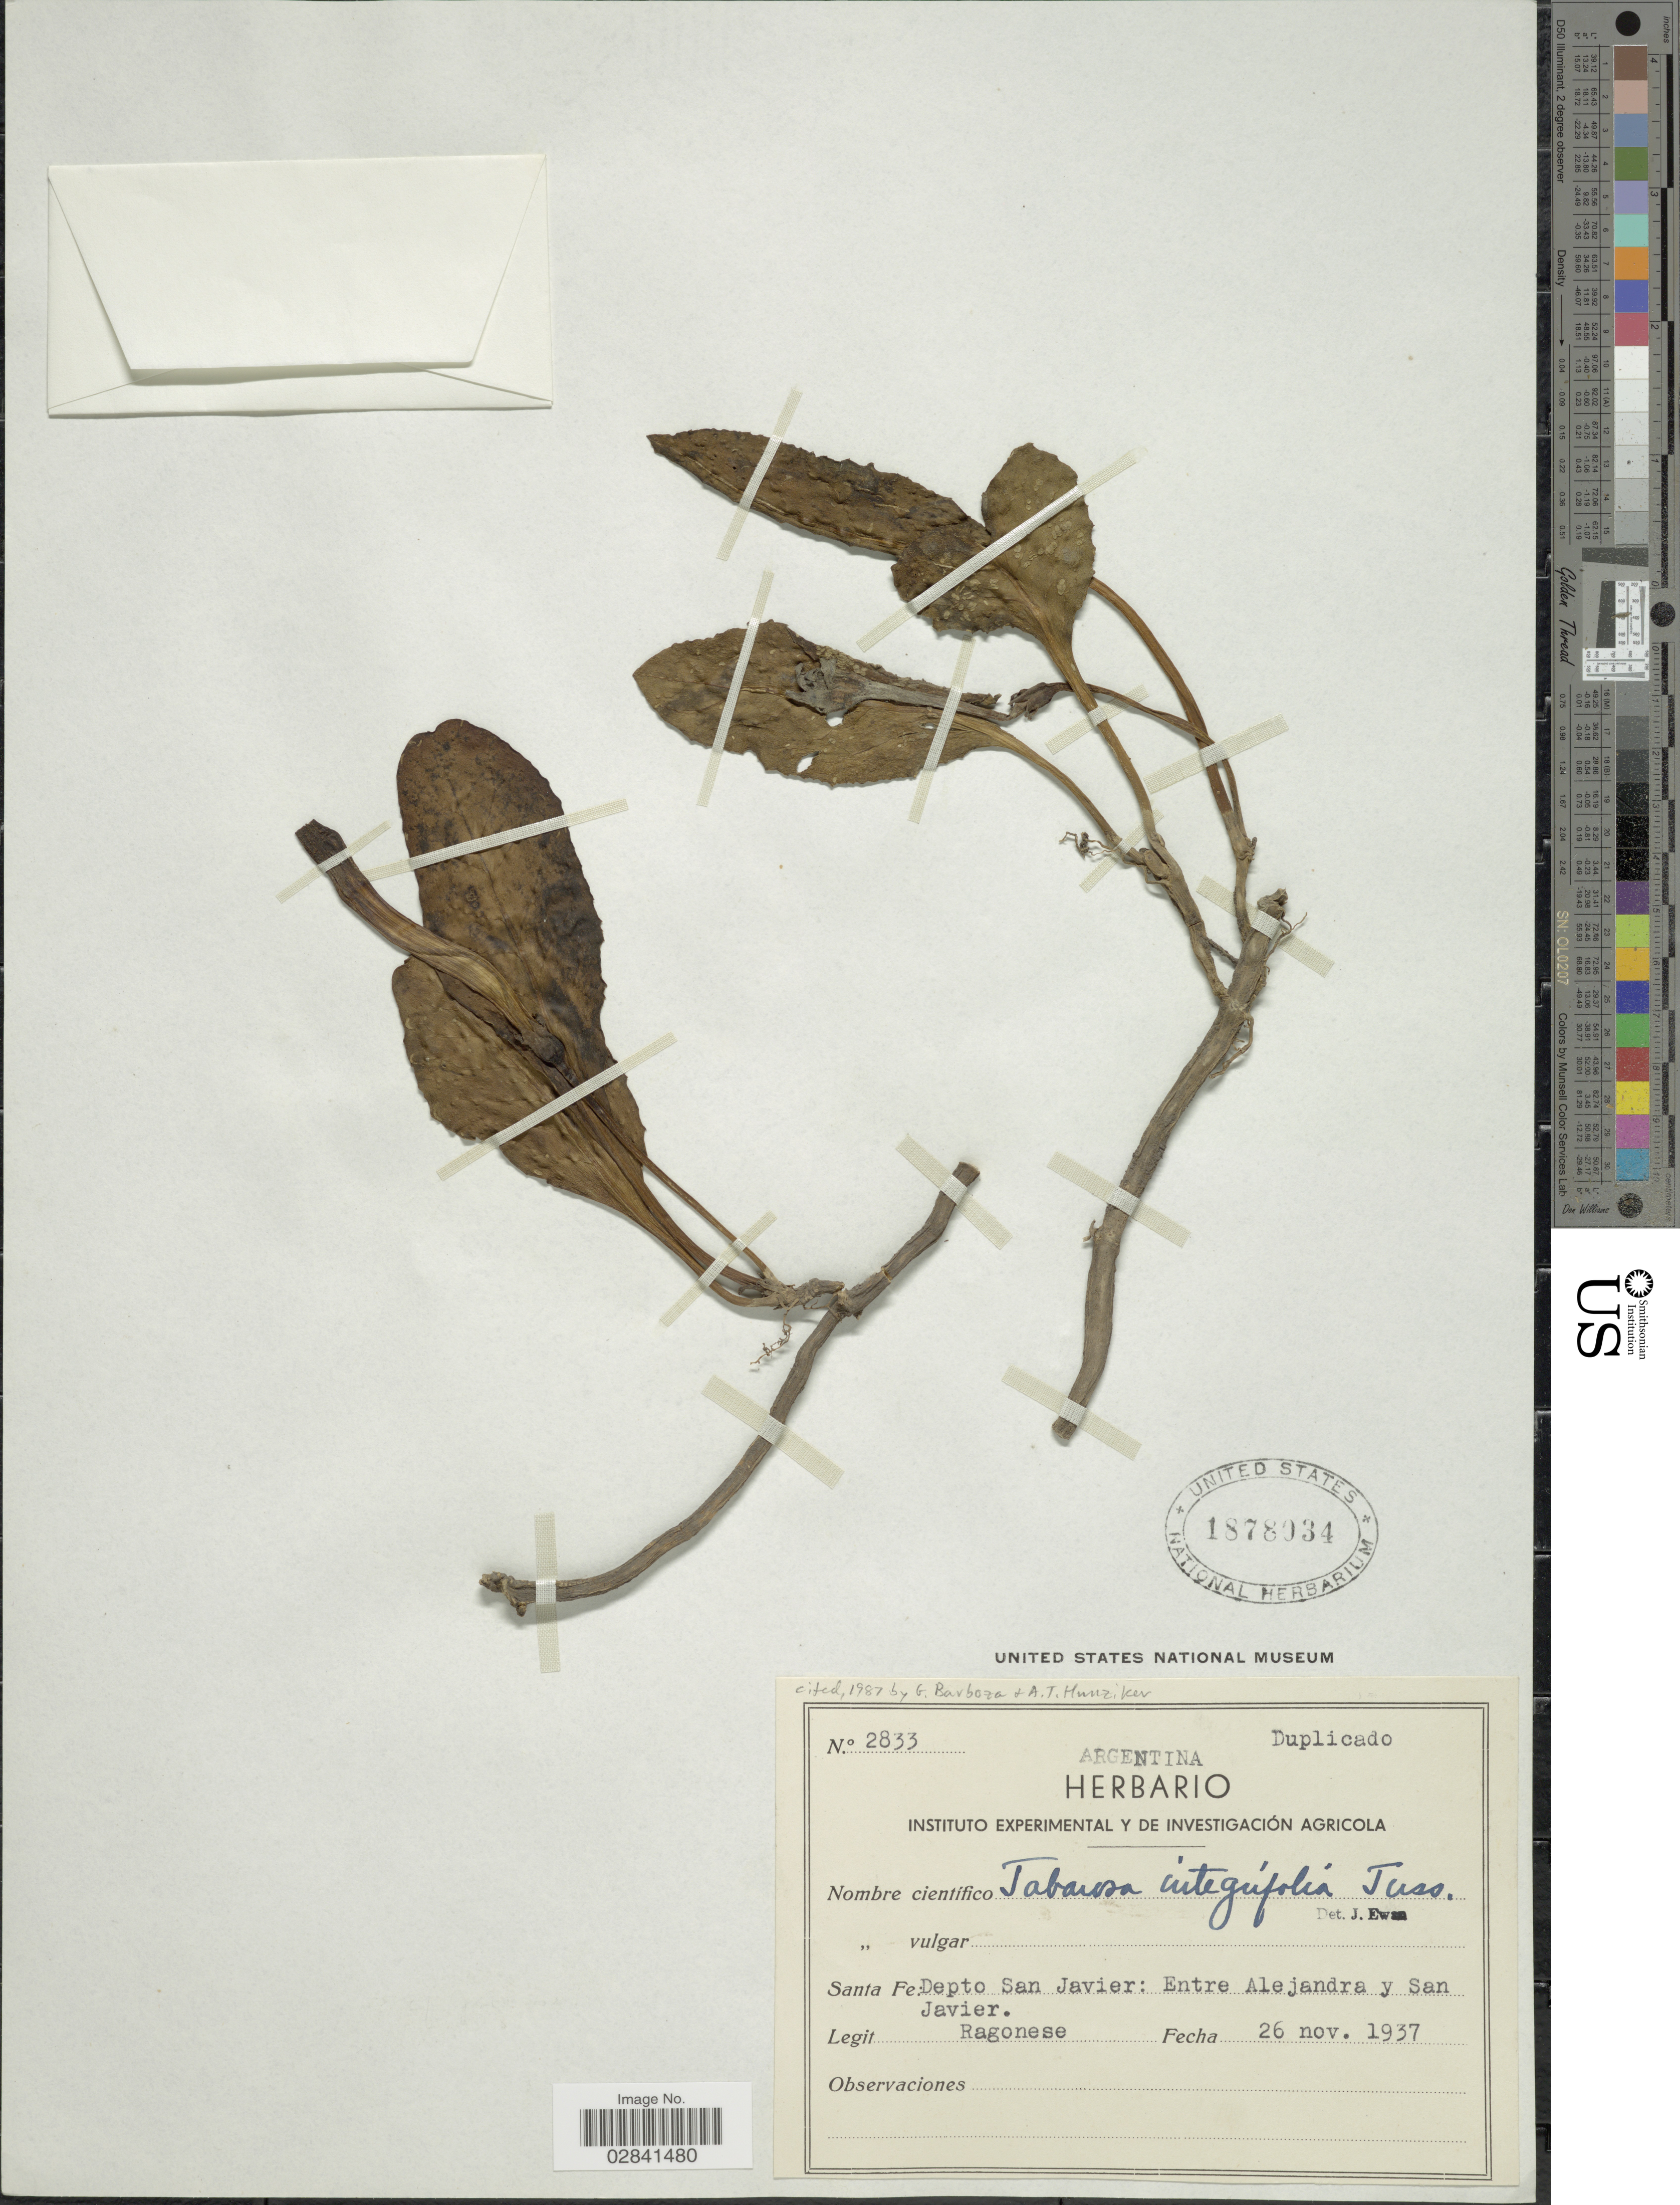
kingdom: Plantae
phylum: Tracheophyta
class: Magnoliopsida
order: Solanales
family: Solanaceae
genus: Jaborosa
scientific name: Jaborosa integrifolia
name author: Lam.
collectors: Ragonese, --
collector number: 2833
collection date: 1937-11-26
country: Argentina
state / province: Santa Fe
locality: Depto San Javier: Entre Alejandra y San Javier.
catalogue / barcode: US 1878034